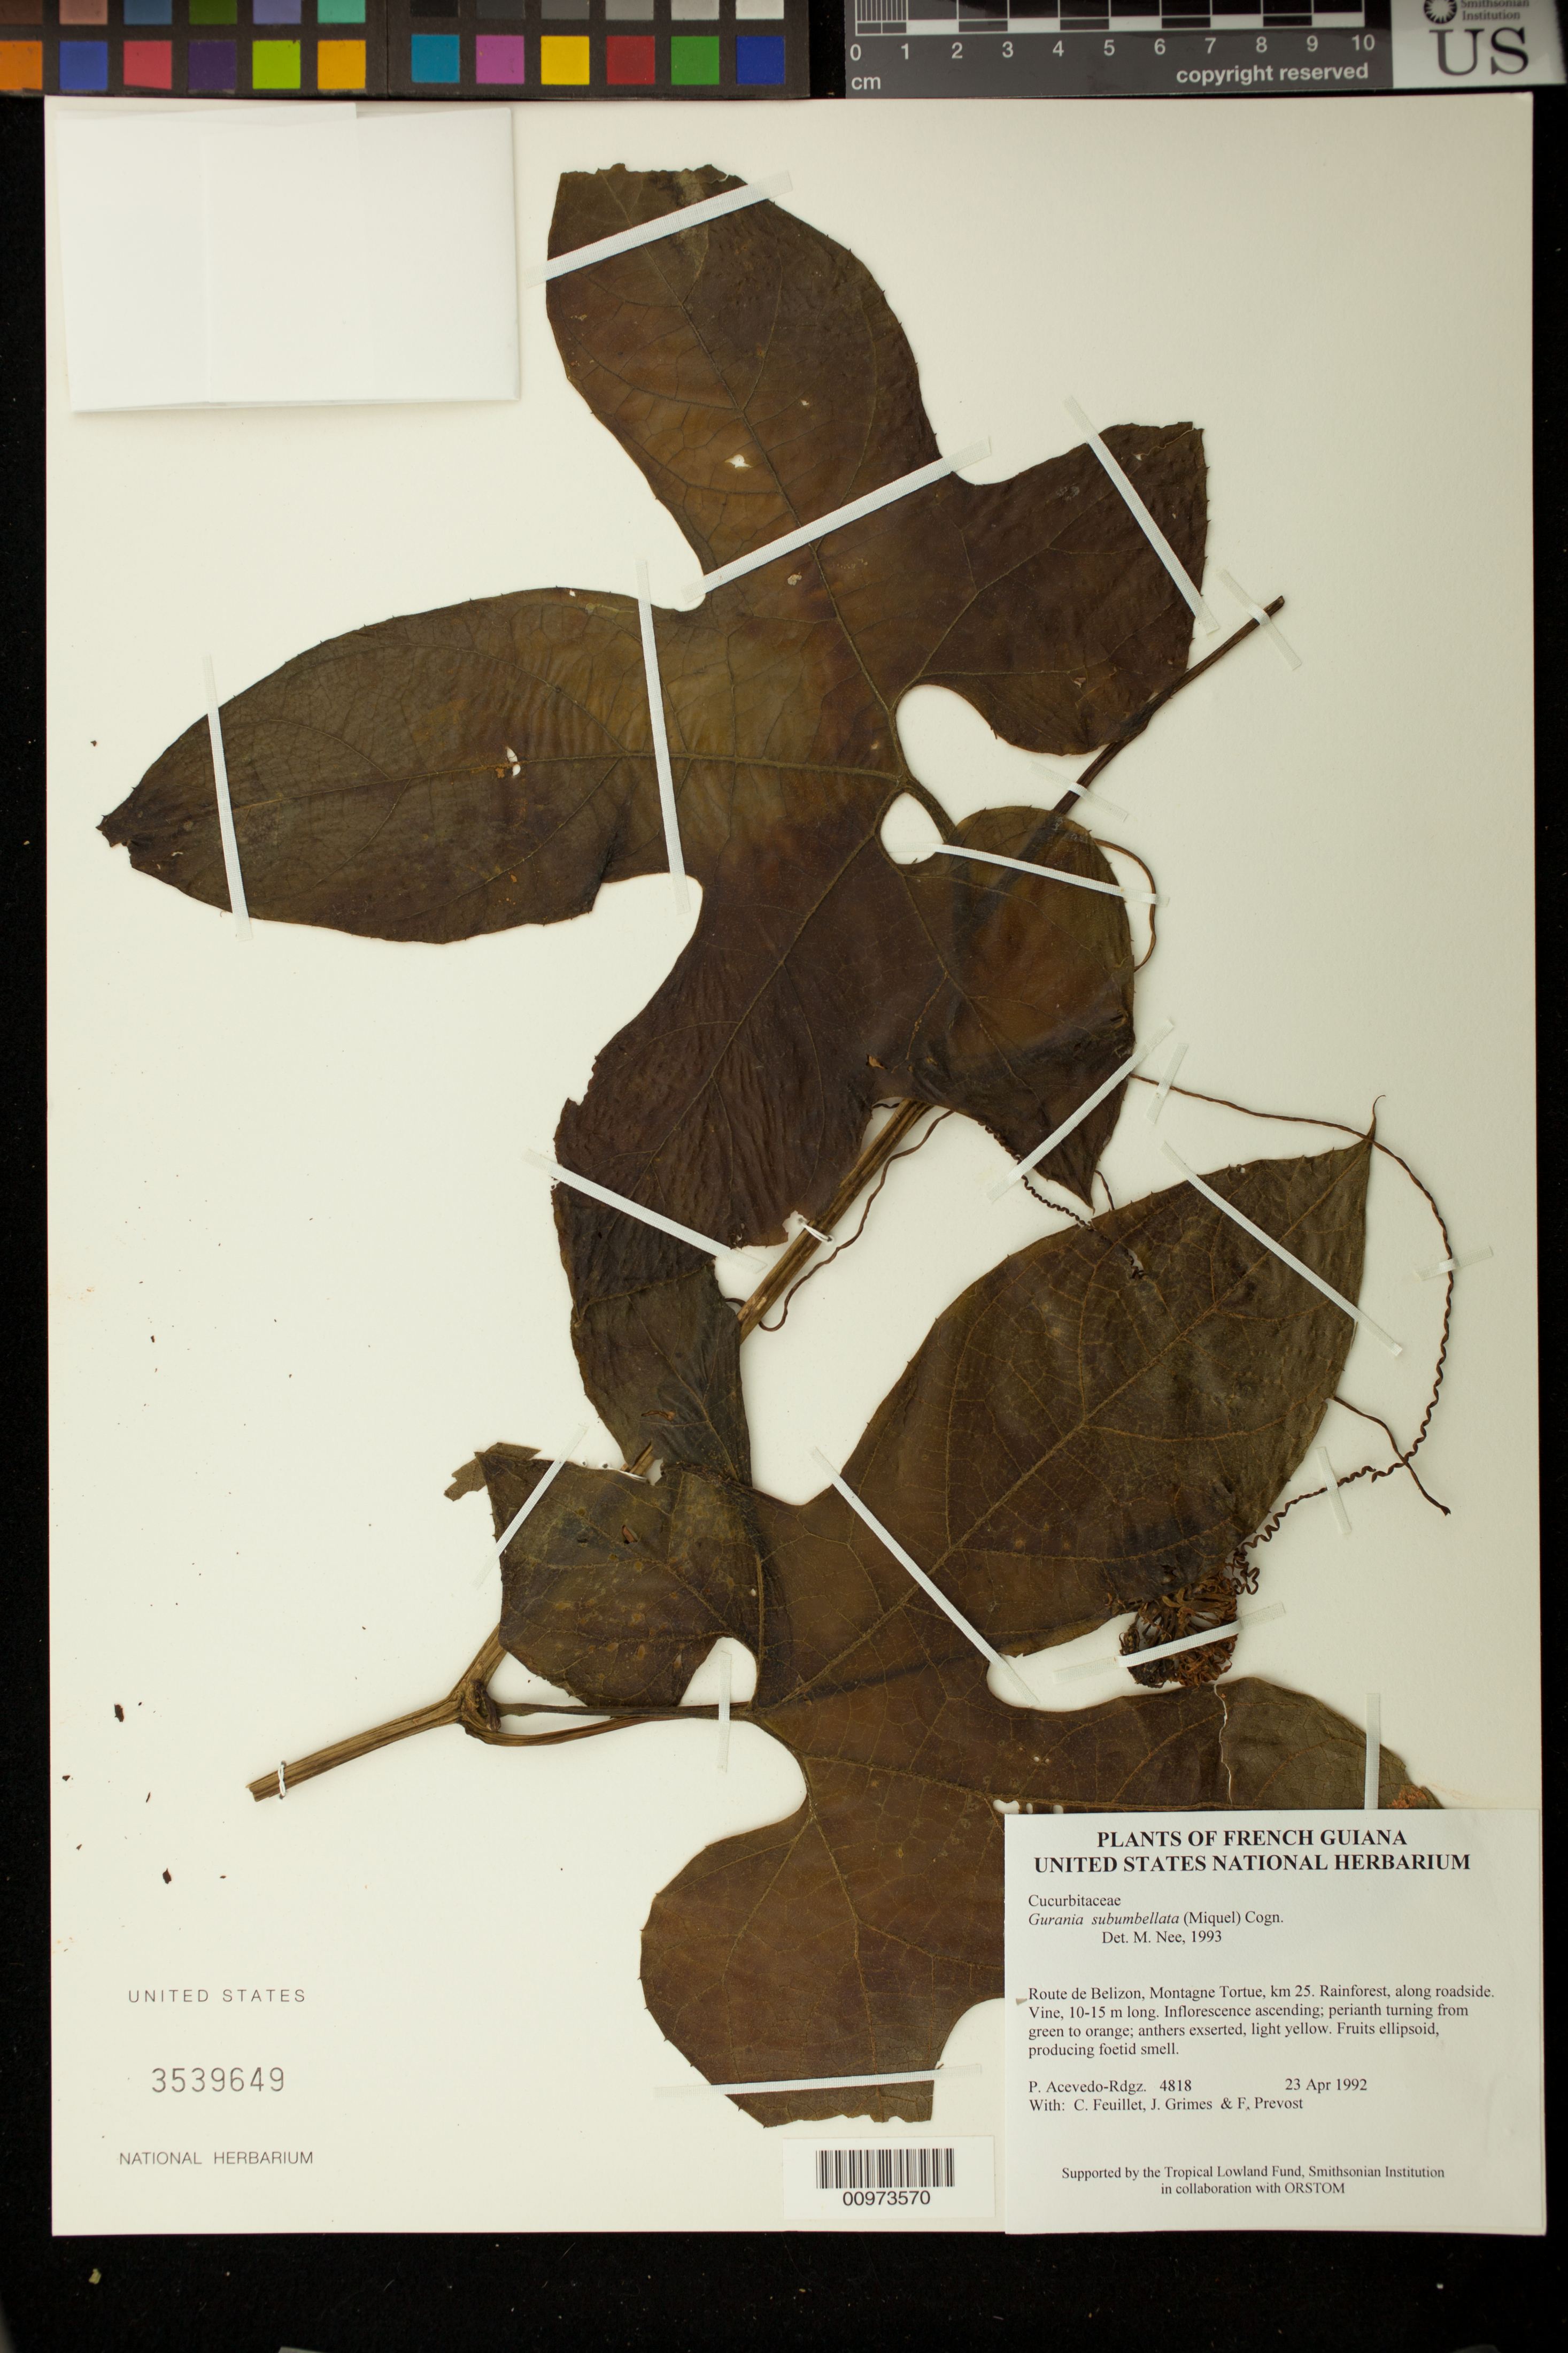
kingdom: Plantae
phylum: Tracheophyta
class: Magnoliopsida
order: Cucurbitales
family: Cucurbitaceae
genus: Gurania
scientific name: Gurania subumbellata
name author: (Miq.) Cogn.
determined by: Nee, Michael H.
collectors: P. Acevedo-Rodr., C. Feuillet, J. Grimes & M.-F. Prévost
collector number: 4818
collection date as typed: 23 Apr 1992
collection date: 1992-04-23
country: French Guiana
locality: Route de Belizon, Montagne Tortue, km 25.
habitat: Rainforest, along roadside.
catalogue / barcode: US 3539649